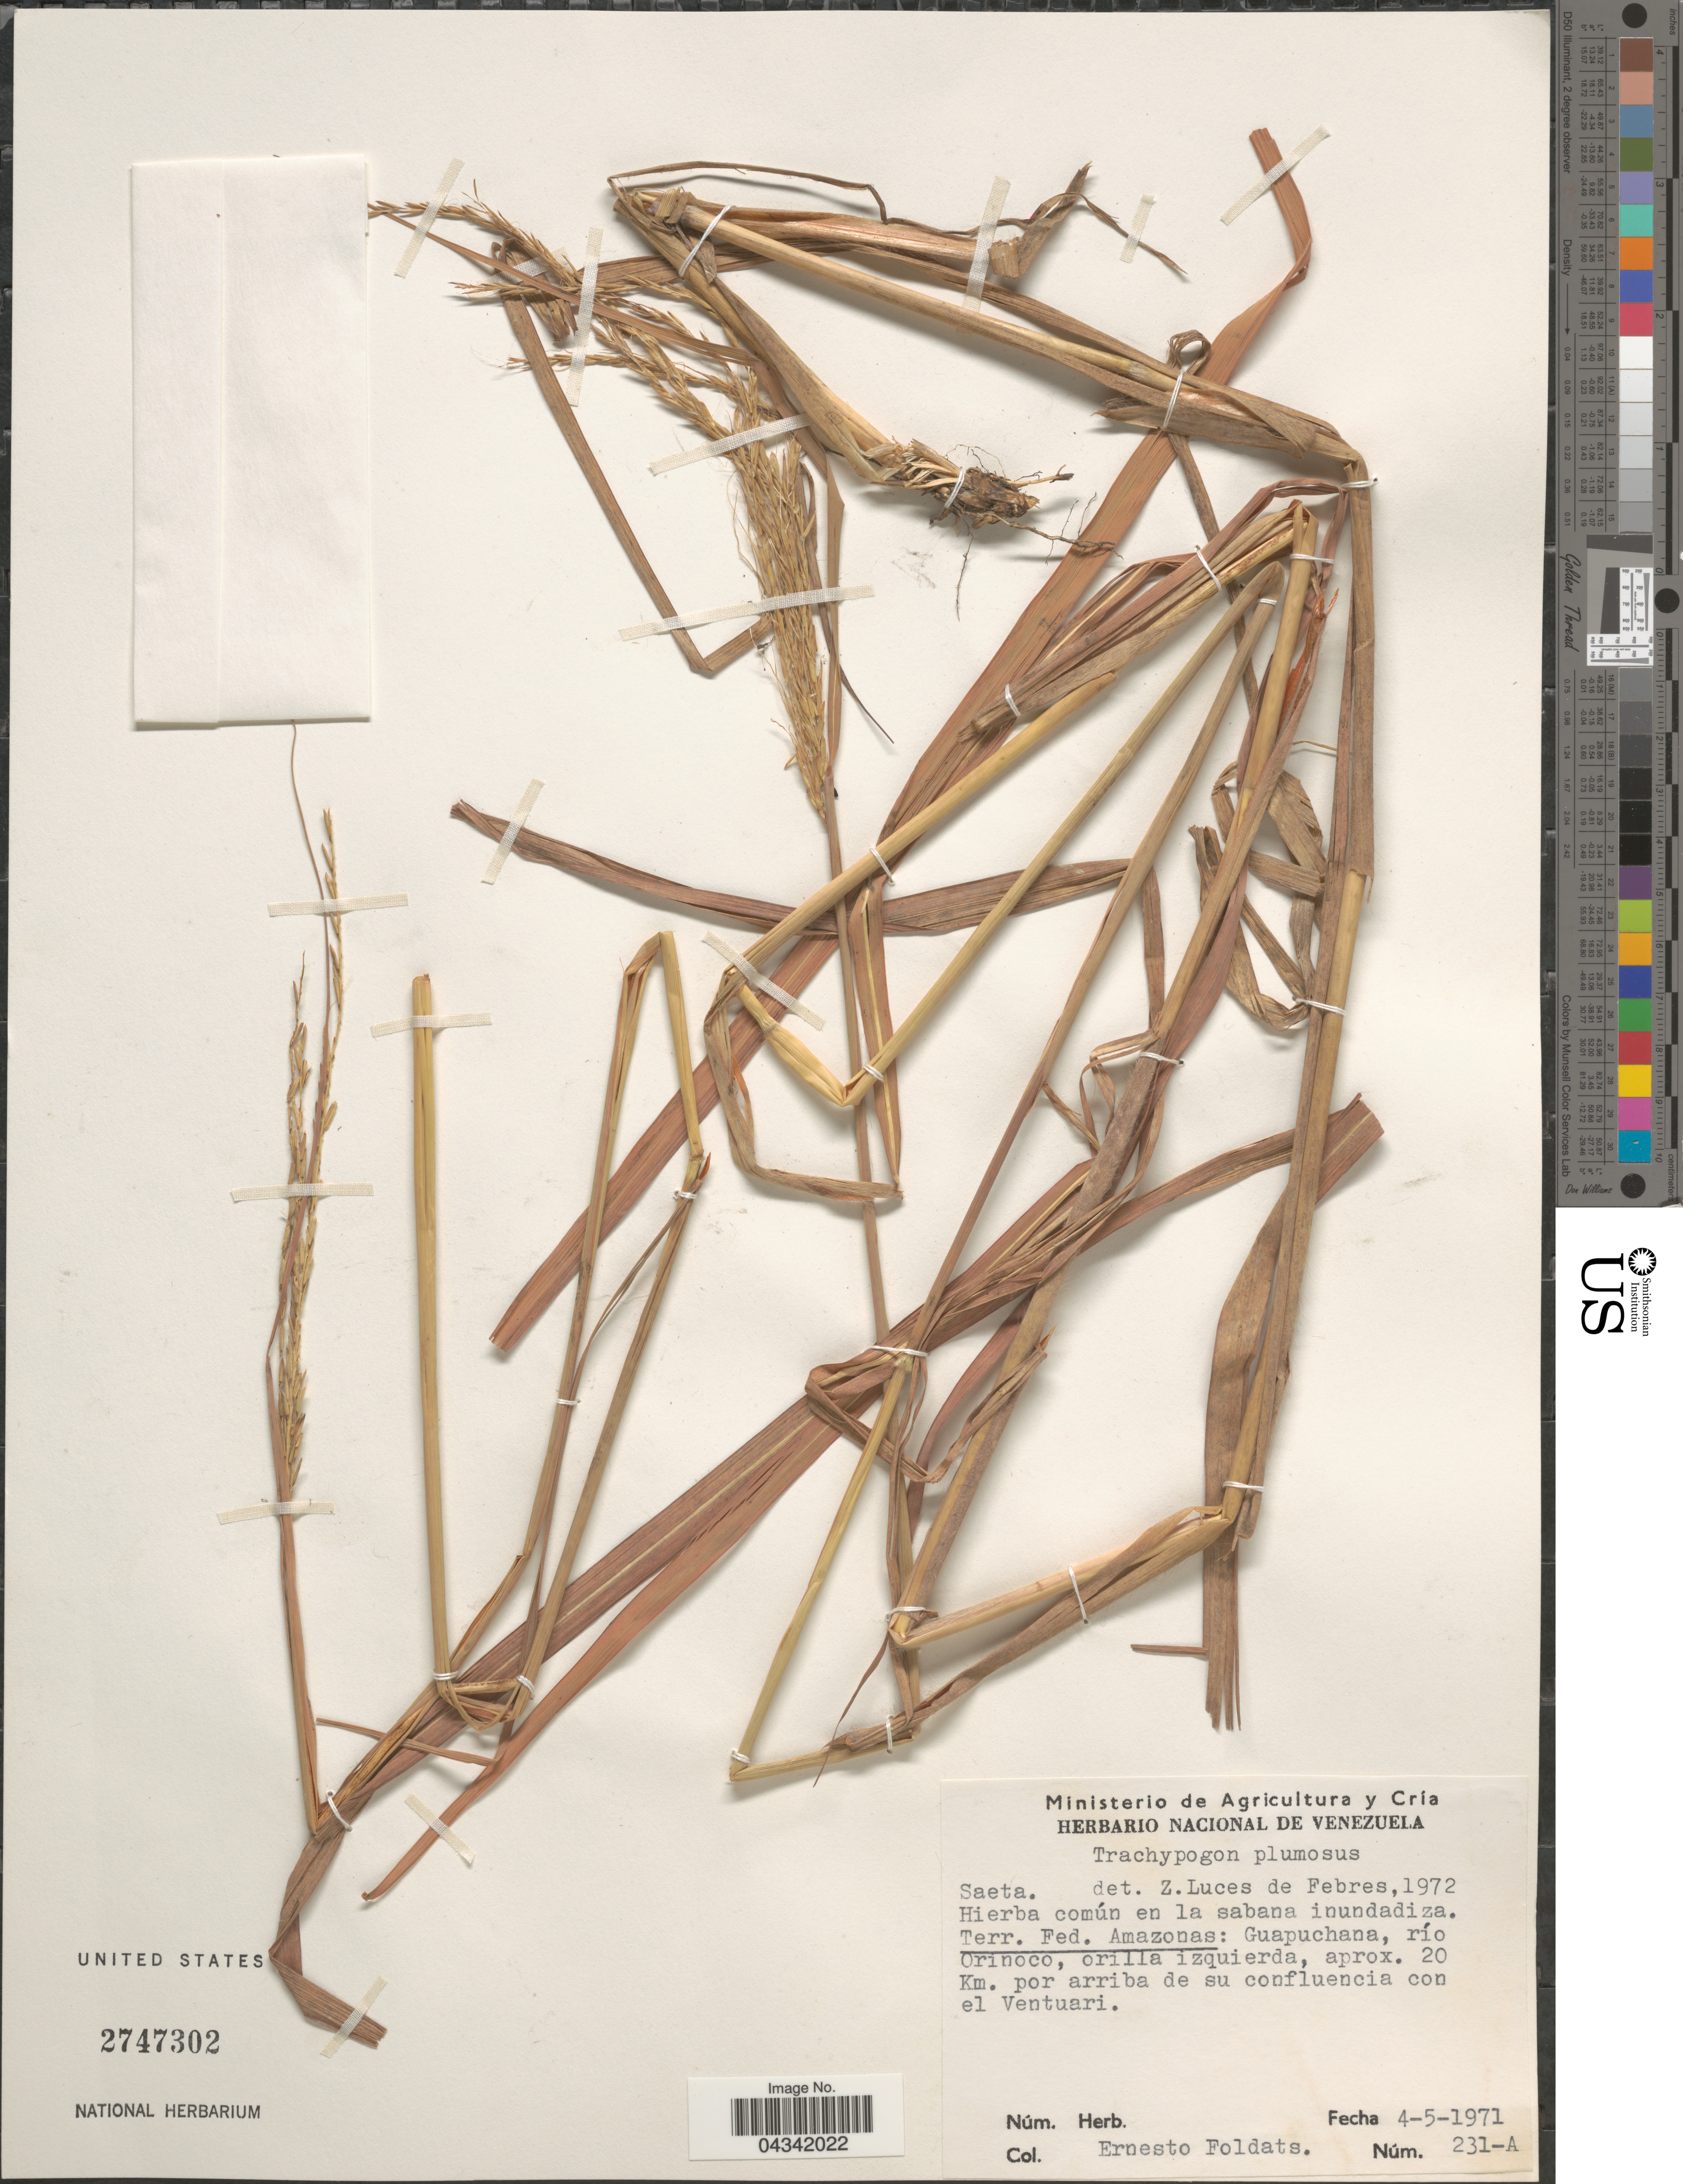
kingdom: Plantae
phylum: Tracheophyta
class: Liliopsida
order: Poales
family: Poaceae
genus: Trachypogon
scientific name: Trachypogon spicatus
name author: (L. f.) Kuntze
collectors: E. Foldats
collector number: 231-A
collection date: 1971-05-04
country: Venezuela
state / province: Amazonas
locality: Terr. Fed. Amazonas: Guapuchana, río Orinoco, orilla izquierda, aprox. 20 Km. por arriba de su confluencia con el Ventuari.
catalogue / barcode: US 2747302